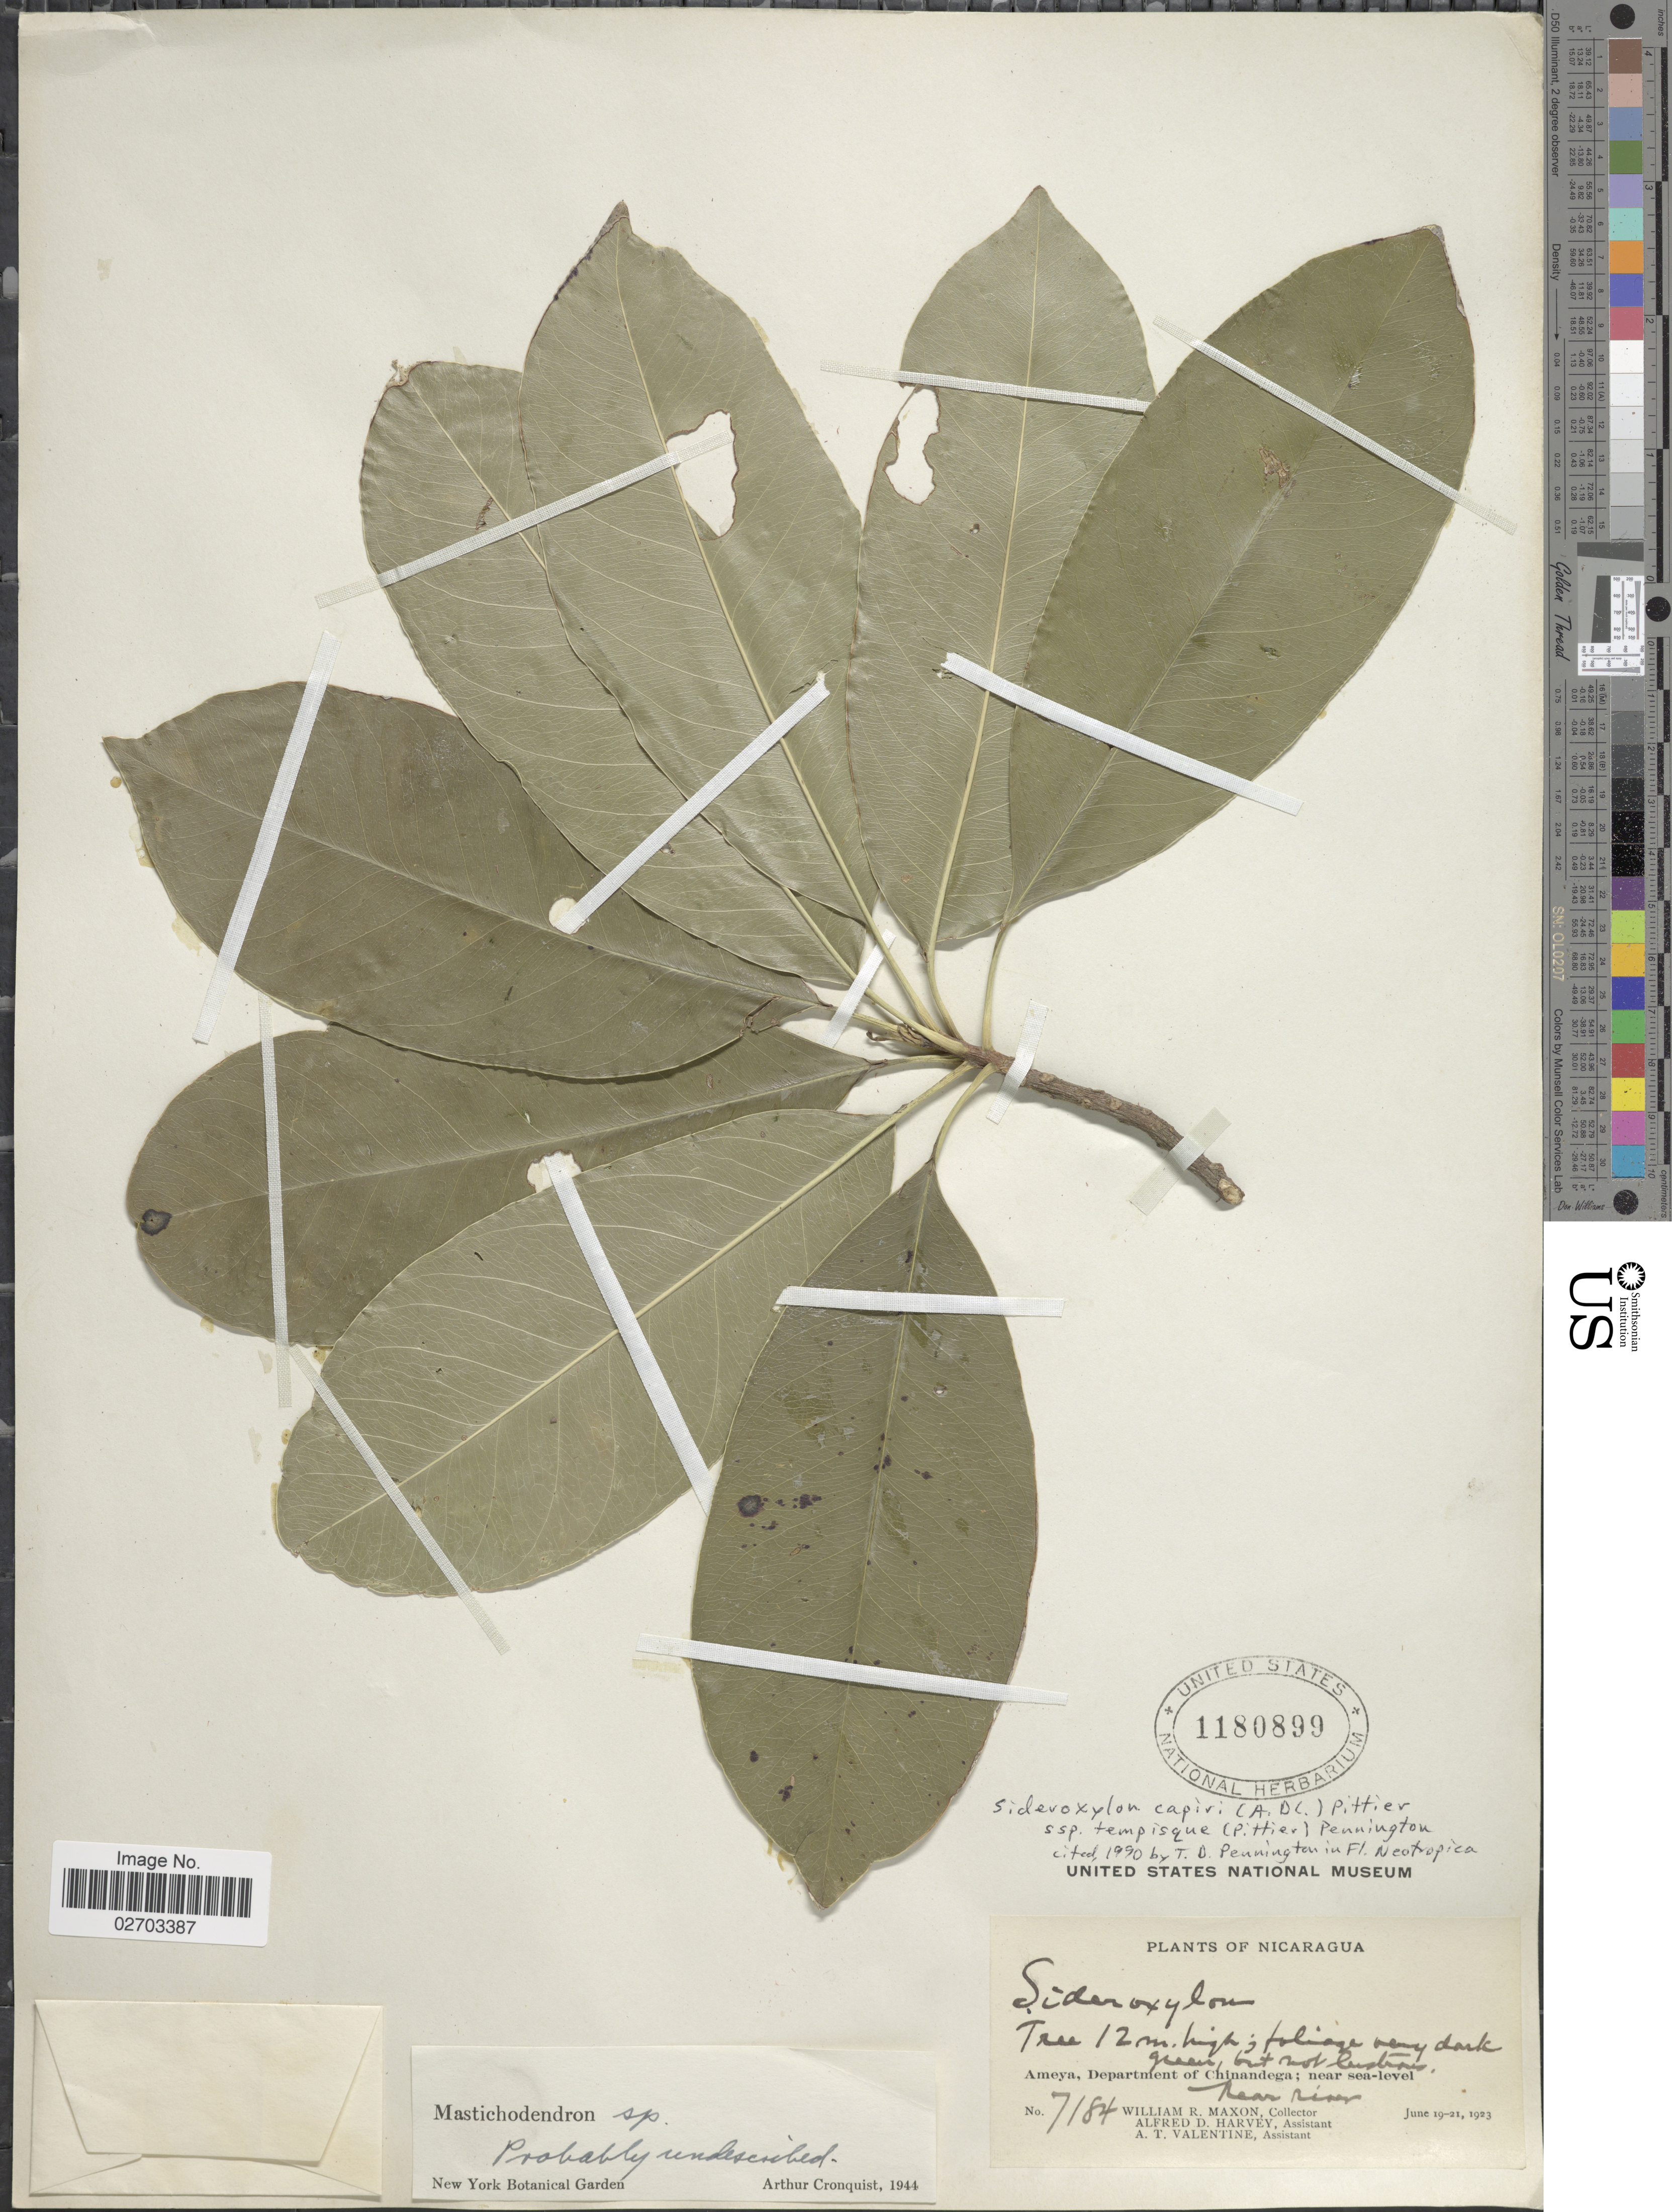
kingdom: Plantae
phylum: Tracheophyta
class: Magnoliopsida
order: Ericales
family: Sapotaceae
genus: Sideroxylon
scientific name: Sideroxylon capiri subsp. tempisque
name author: (Pittier) T.D. Penn.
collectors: W. R. Maxon, A. D. Harvey & A. Valentine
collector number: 7184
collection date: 1923-06-19/1923-06-21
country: Nicaragua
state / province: Chinandega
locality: Ameya, near river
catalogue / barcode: US 1180899